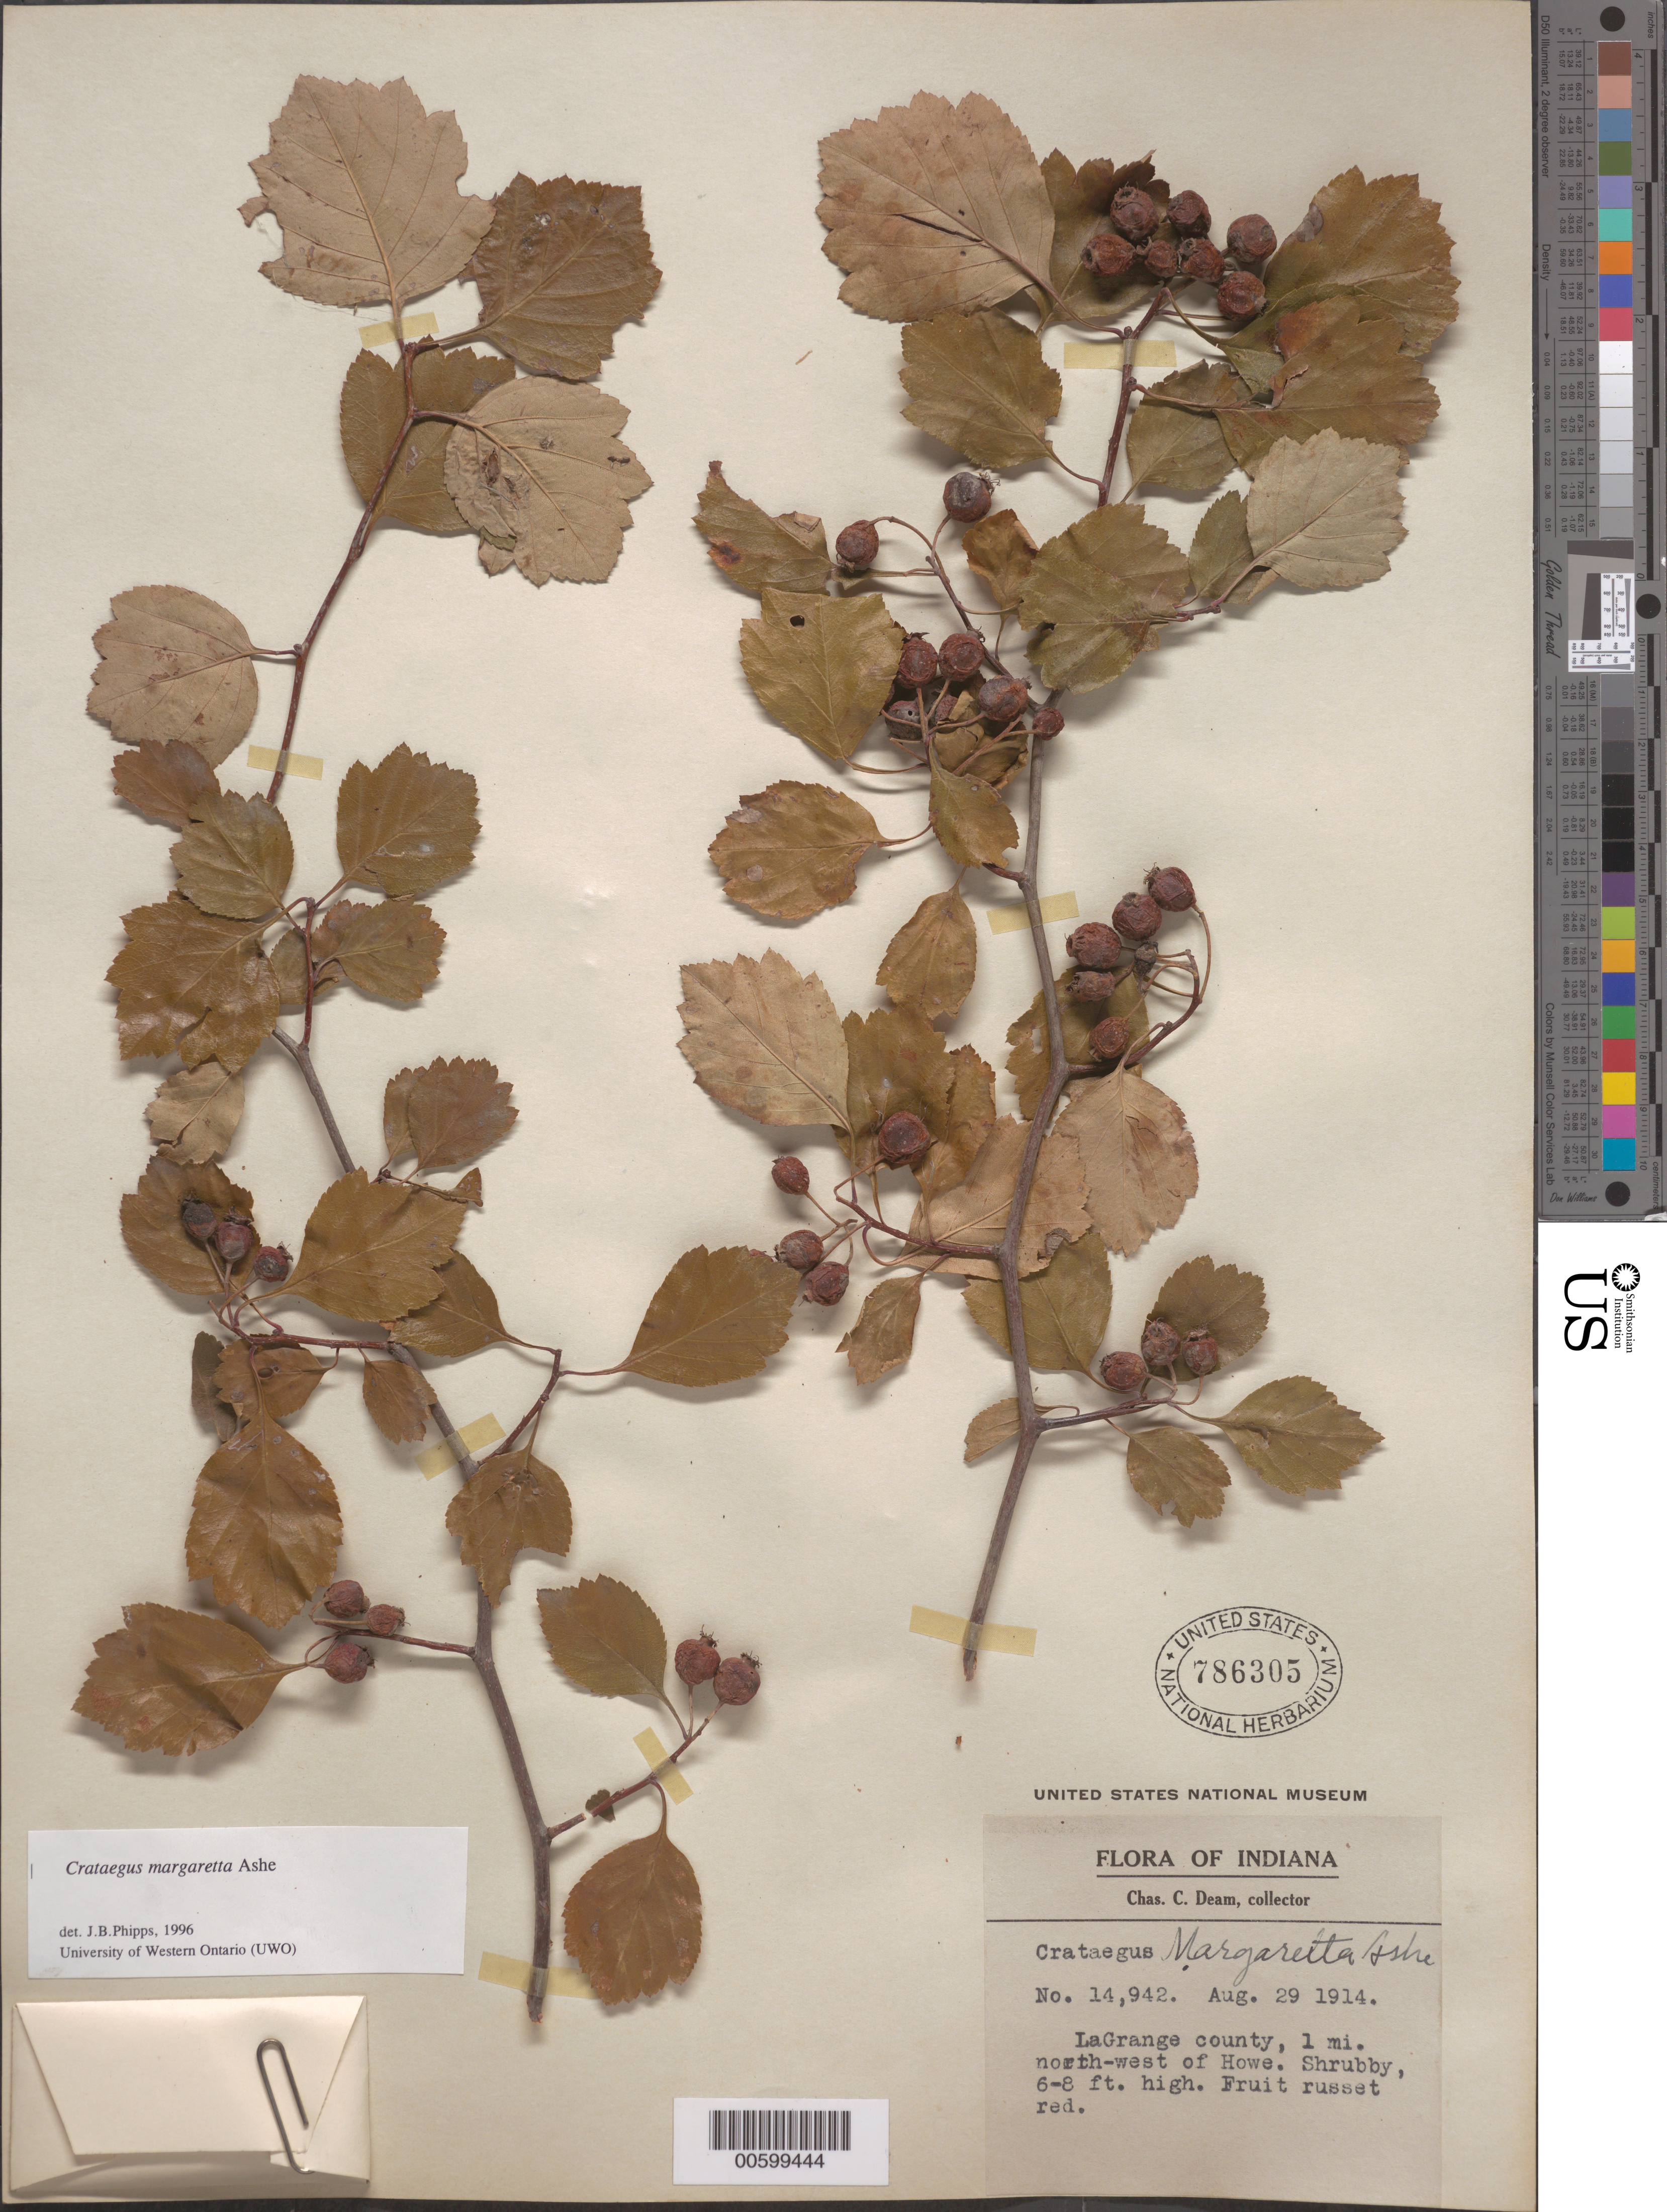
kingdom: Plantae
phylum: Tracheophyta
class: Magnoliopsida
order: Rosales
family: Rosaceae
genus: Crataegus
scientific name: Crataegus margarettae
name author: Ashe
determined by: Phipps, James B., (UWO), University of Western Ontario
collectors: C. C. Deam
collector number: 14942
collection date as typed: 29 Aug 1914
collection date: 1914-08-29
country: United States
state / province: Indiana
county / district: Lagrange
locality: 1 mi. NE of Howe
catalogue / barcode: US 786305